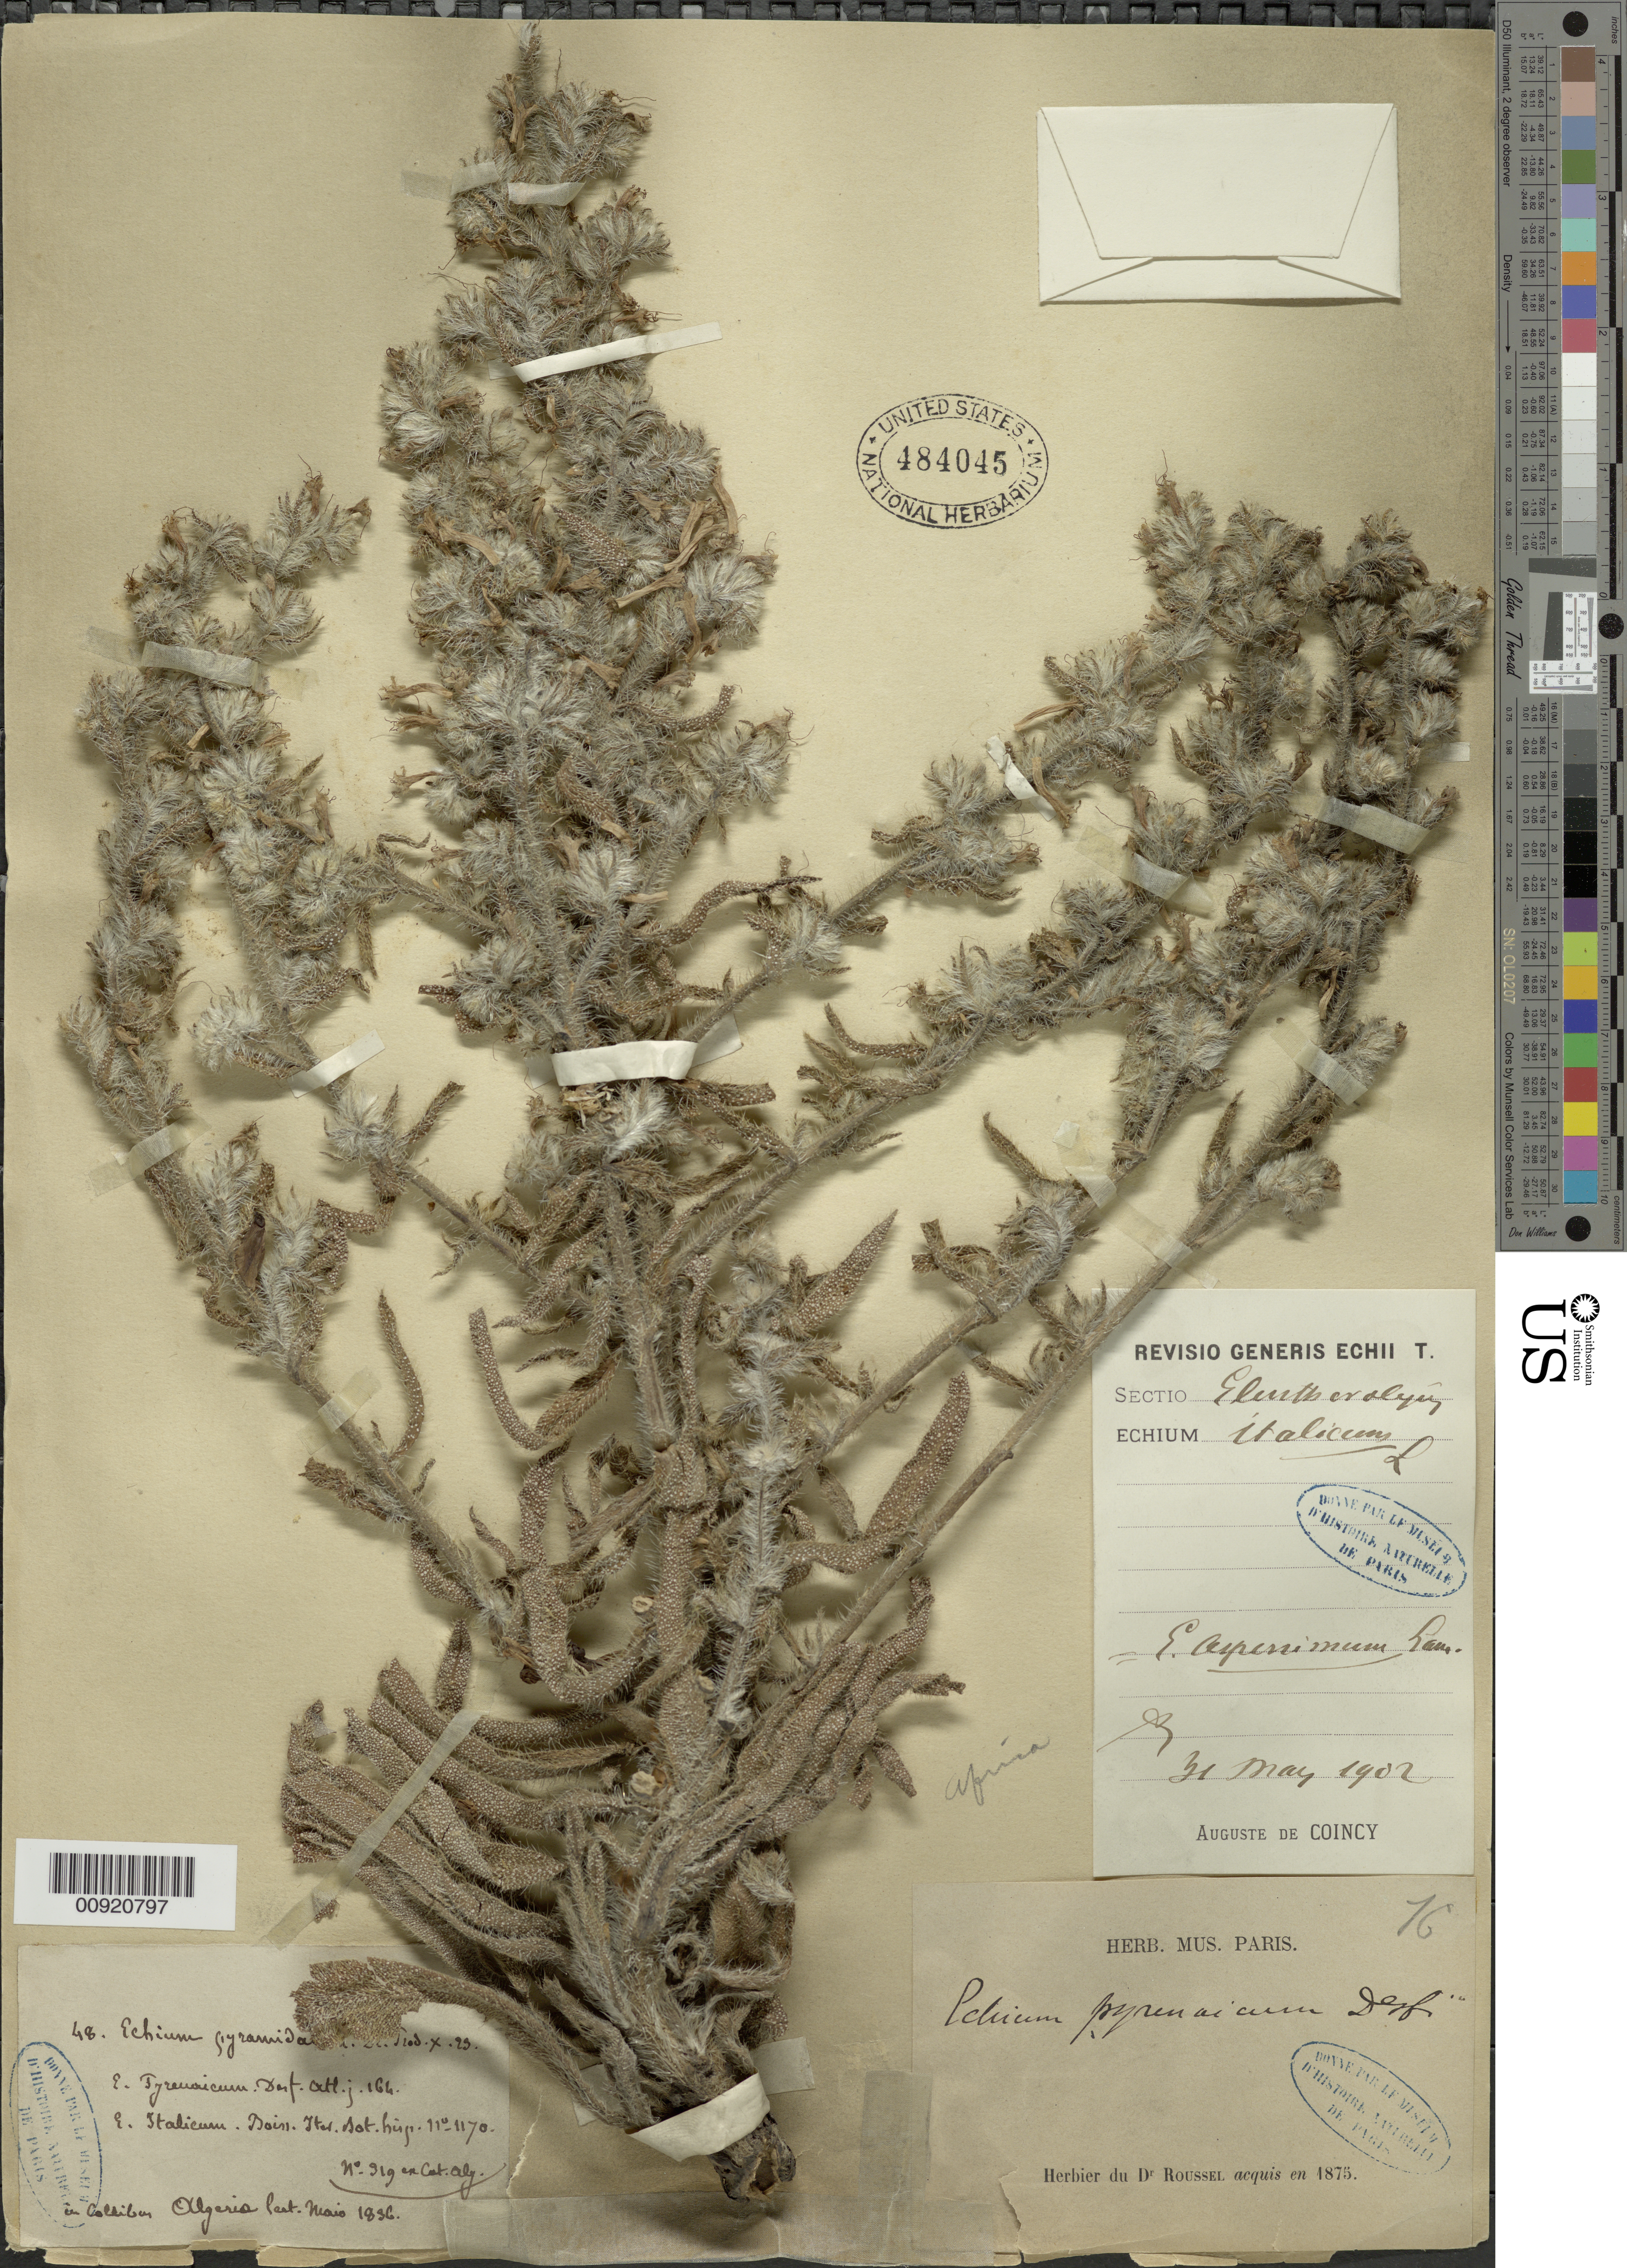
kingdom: Plantae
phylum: Tracheophyta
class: Magnoliopsida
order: Boraginales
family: Boraginaceae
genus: Echium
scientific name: Echium italicum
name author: L.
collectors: -. Roussel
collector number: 76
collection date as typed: May 1856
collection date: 1856-05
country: Algeria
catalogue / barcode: US 484045